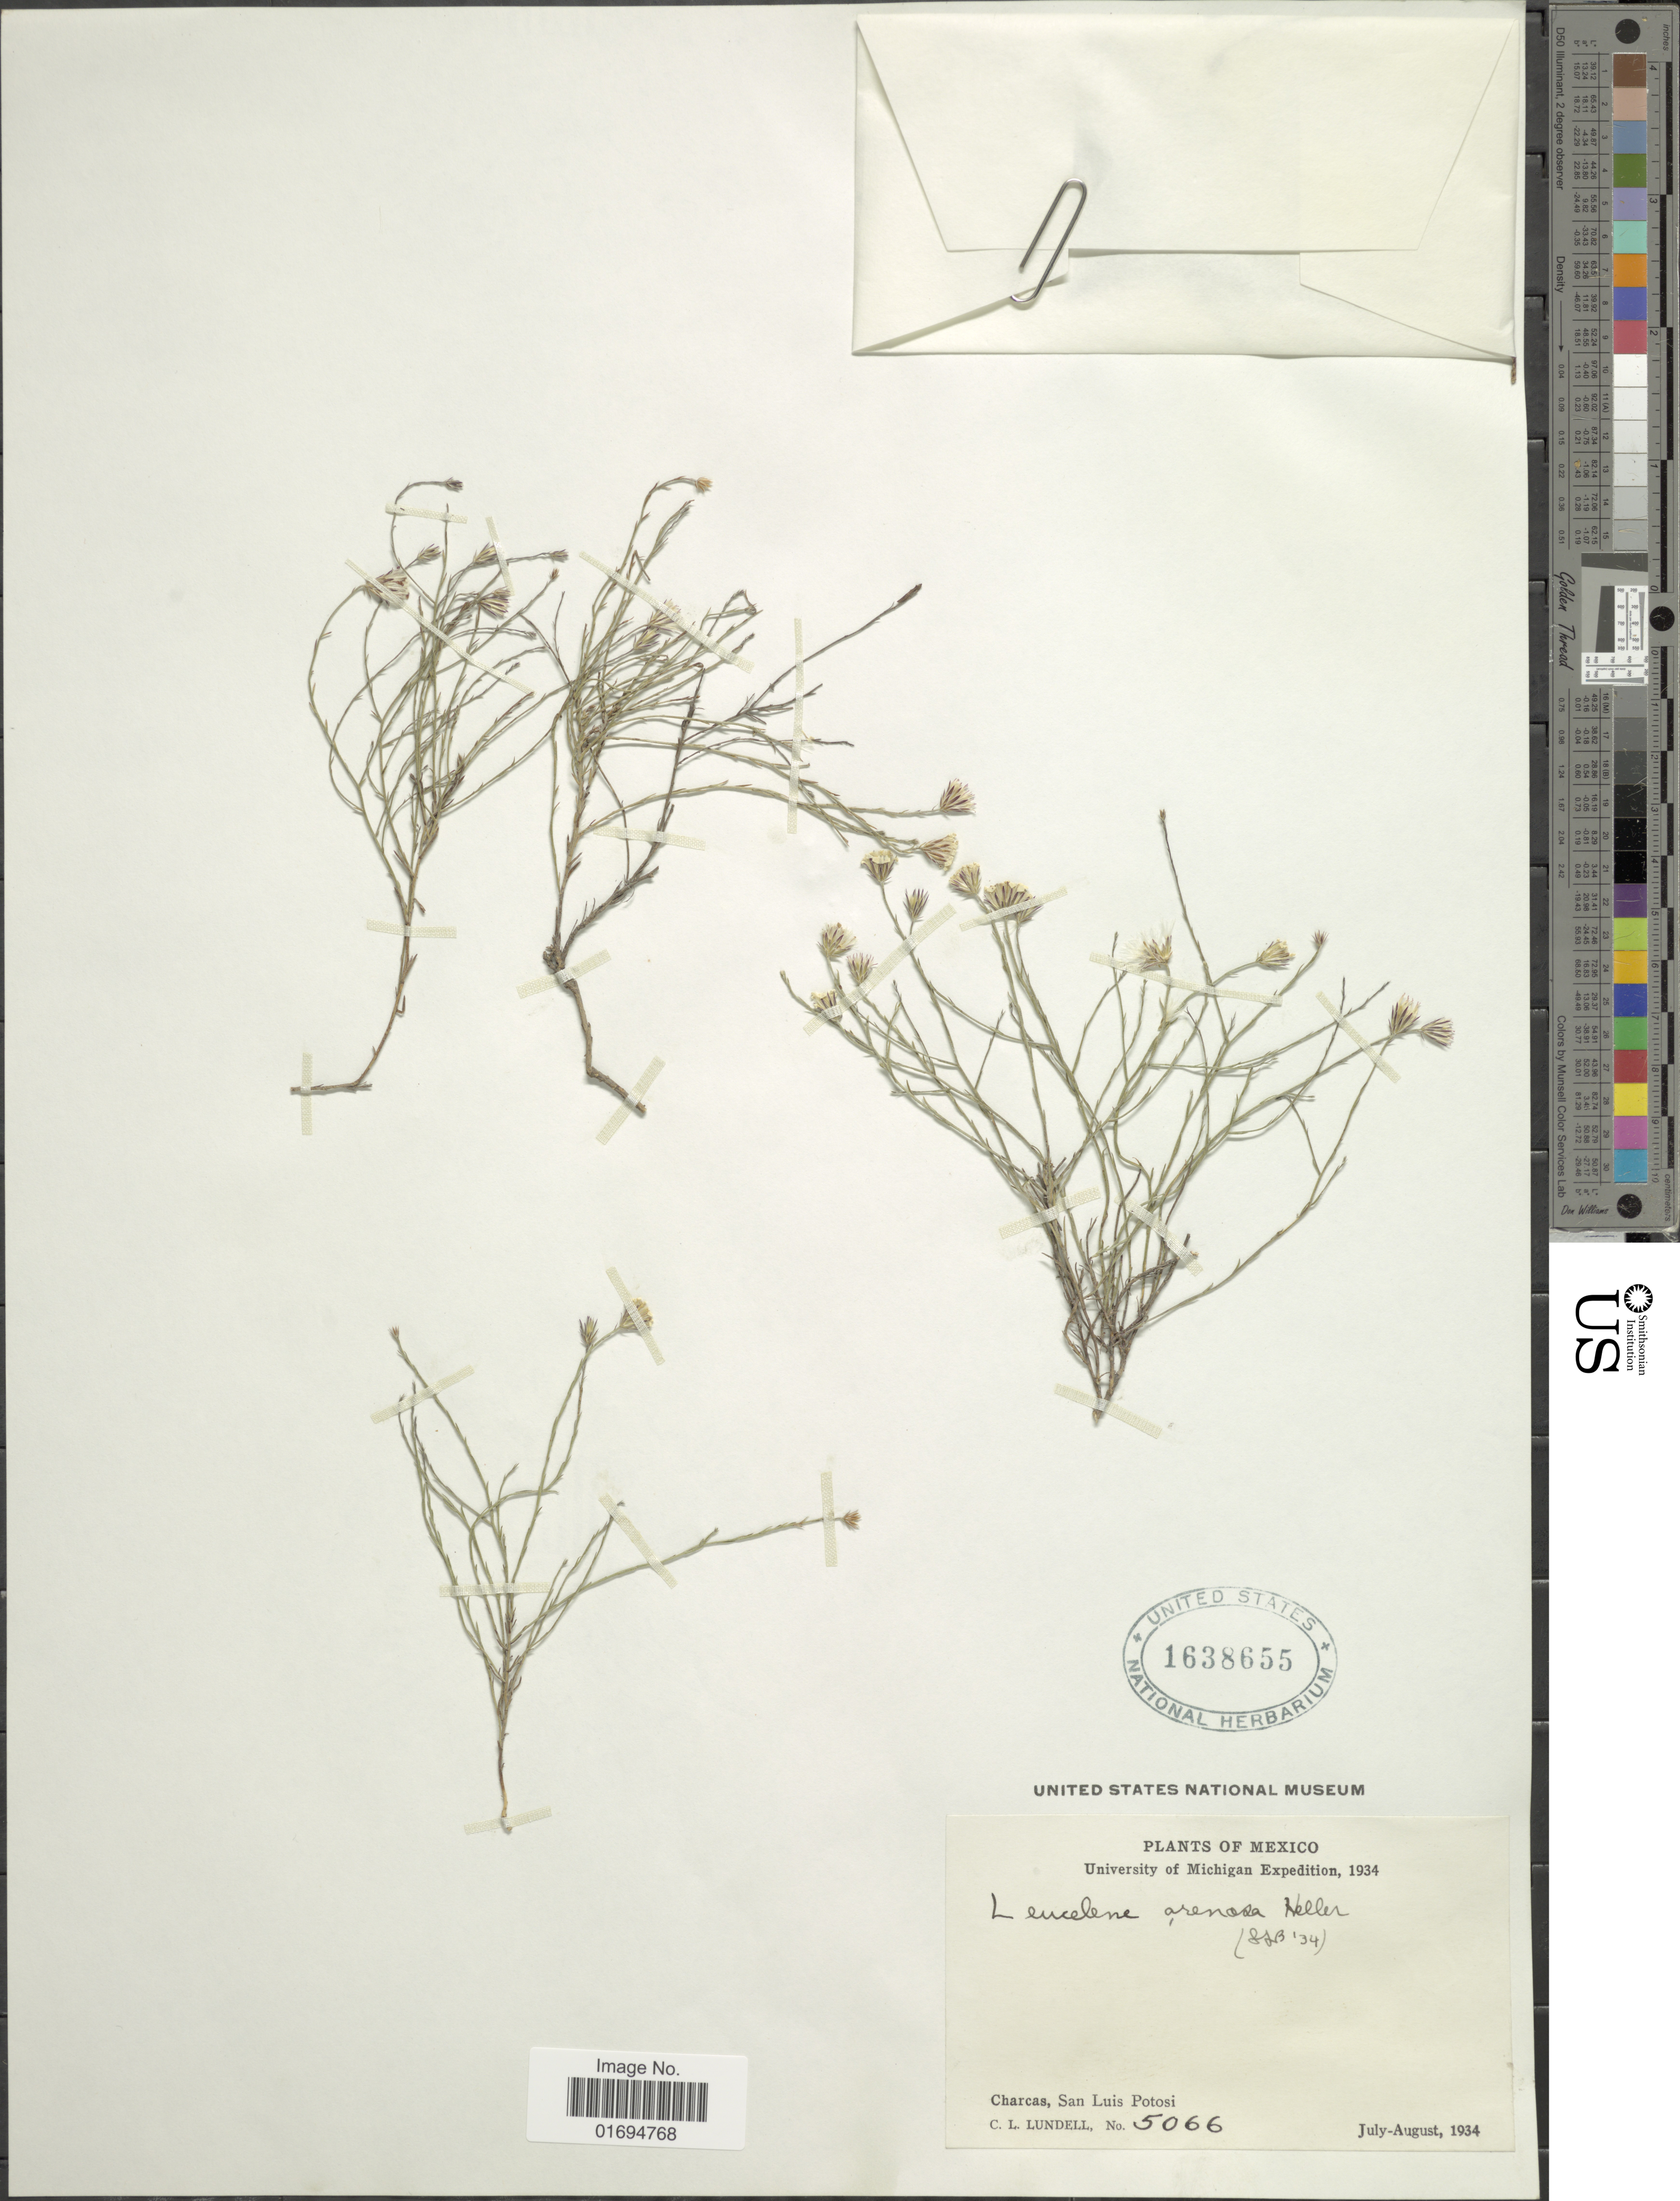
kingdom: Plantae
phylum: Tracheophyta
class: Magnoliopsida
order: Asterales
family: Asteraceae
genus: Chaetopappa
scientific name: Chaetopappa ericoides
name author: (Torr.) G.L. Nesom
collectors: C. L. Lundell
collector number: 5066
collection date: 1934-07/1934-08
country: Mexico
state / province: San Luis Potosí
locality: Charcas, San Luis Potosi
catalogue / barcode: US 1638655